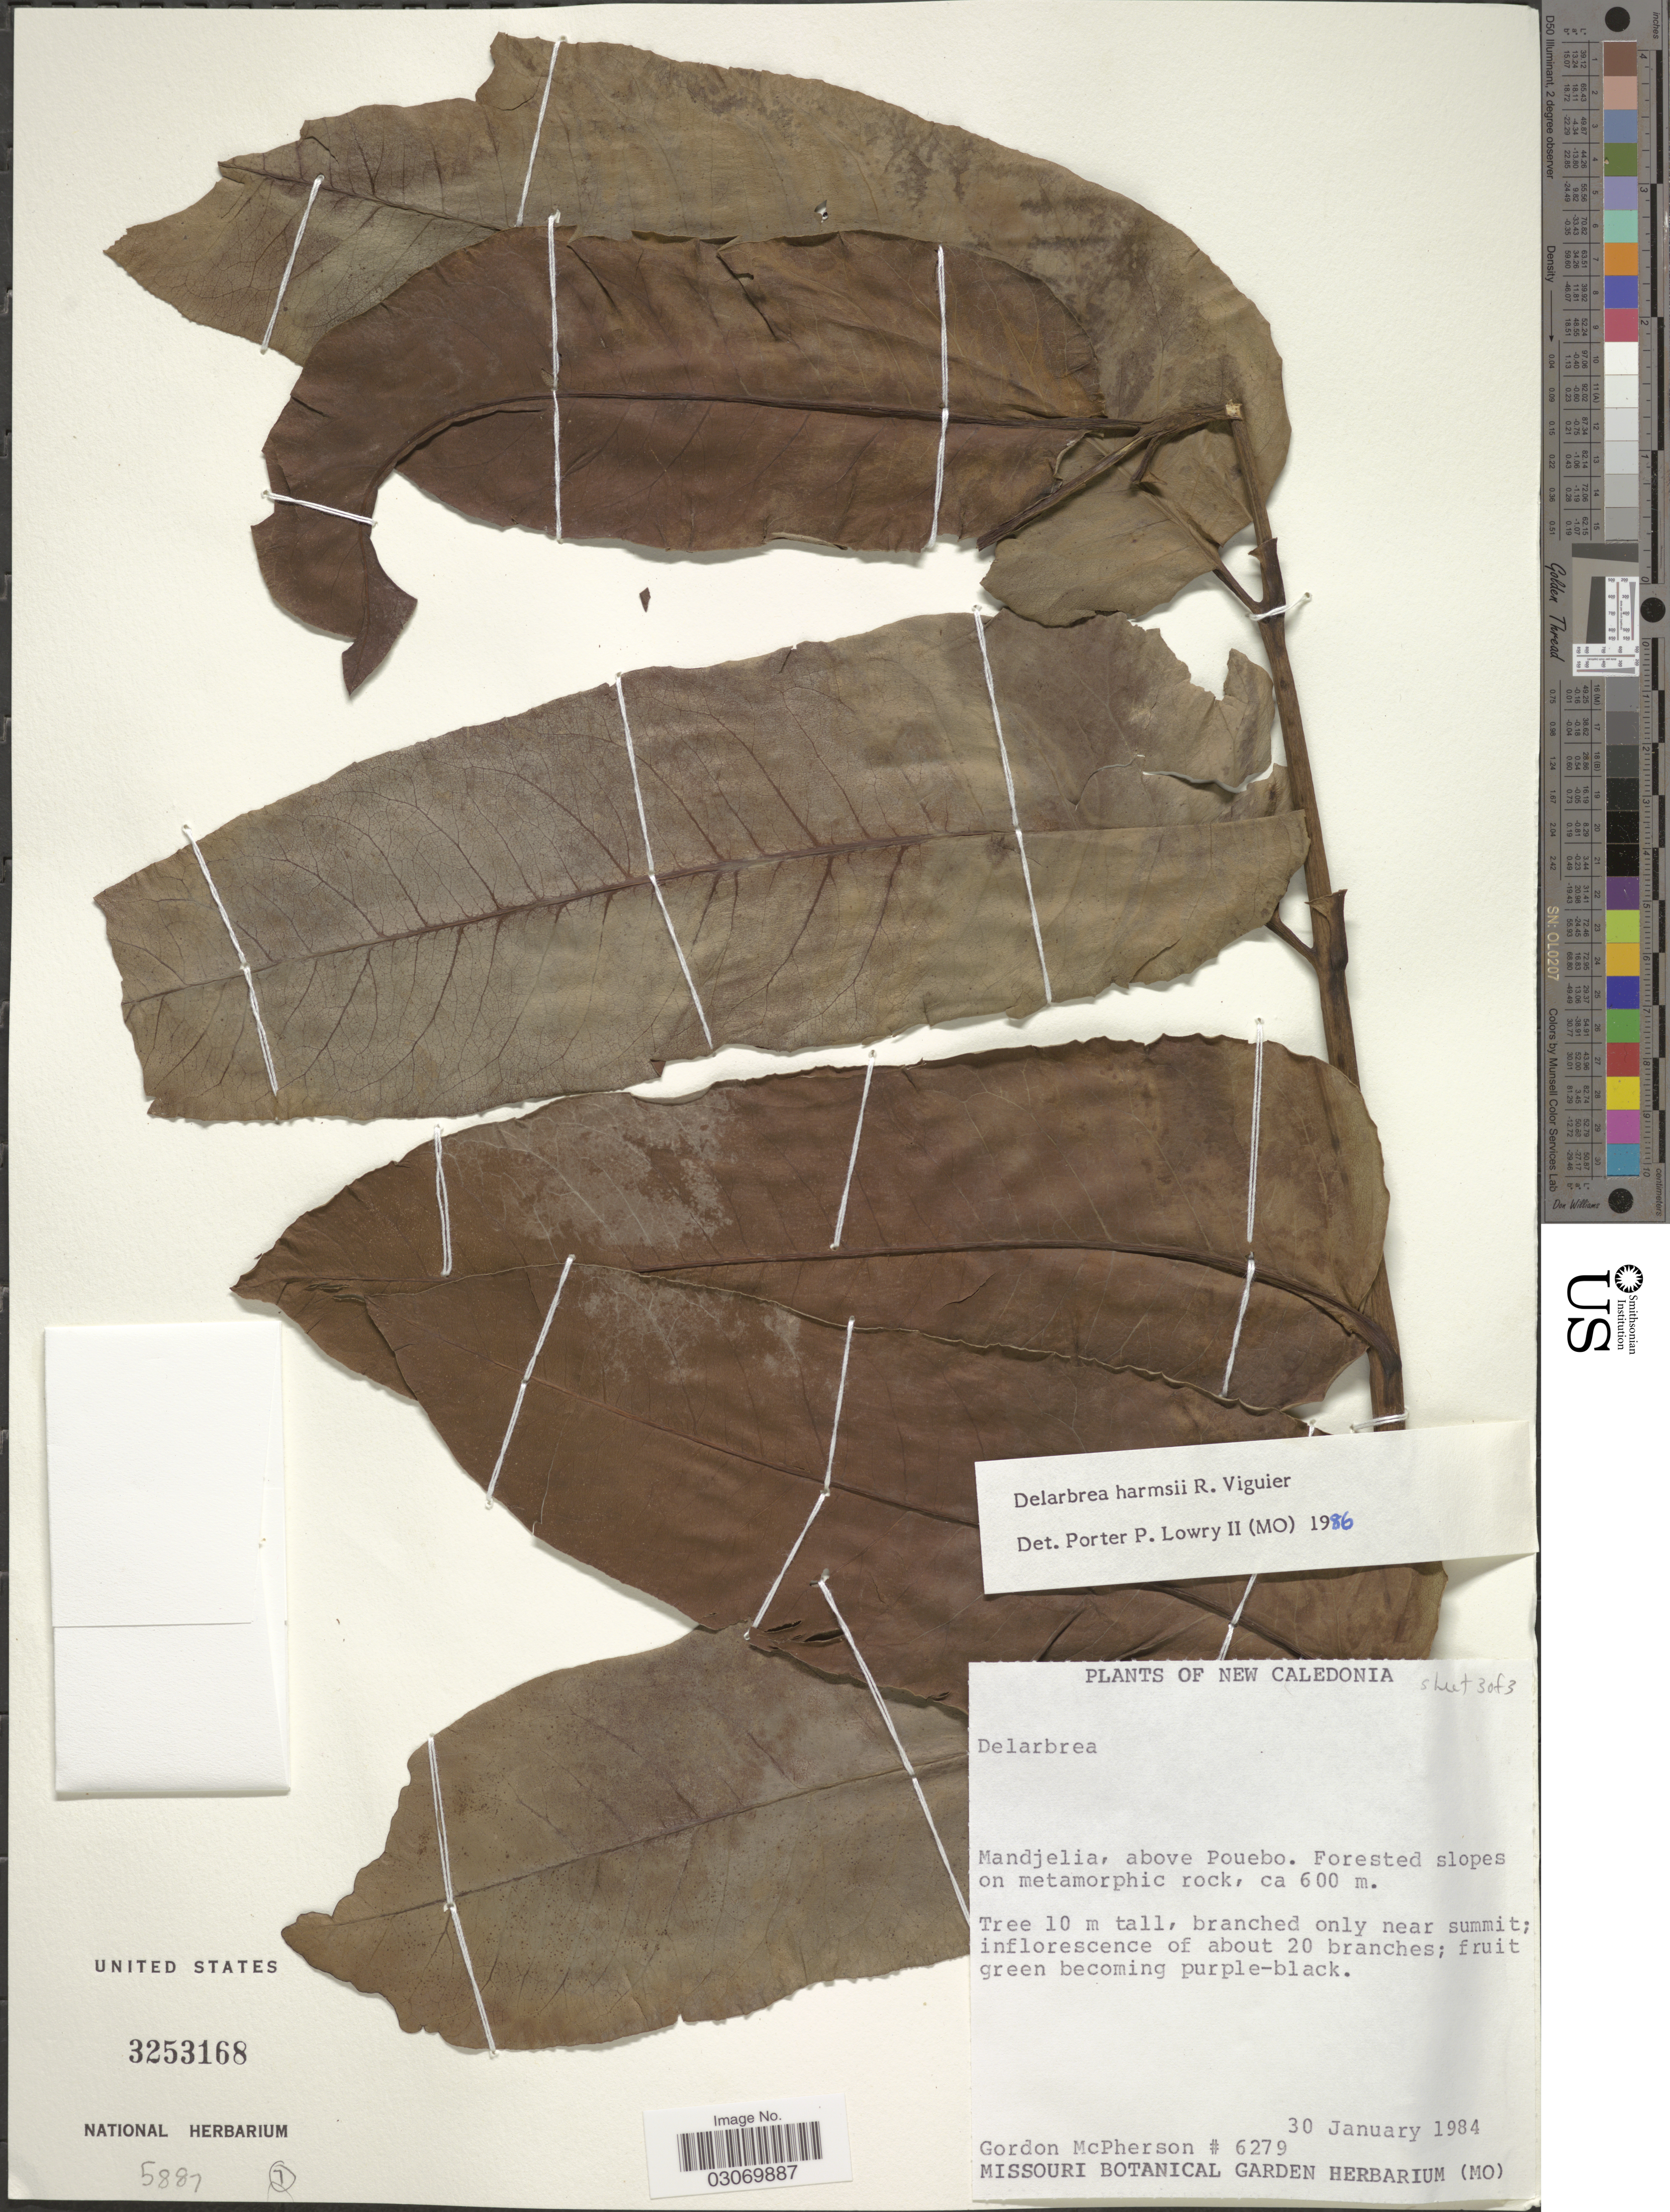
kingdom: Plantae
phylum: Tracheophyta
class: Magnoliopsida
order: Apiales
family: Myodocarpaceae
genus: Delarbrea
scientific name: Delarbrea harmsii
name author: R. Vig.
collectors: G. D. McPherson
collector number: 6279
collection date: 1984-01-30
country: New Caledonia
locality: Mandjelia, above Pouebo, Forested slopes on metamorphic.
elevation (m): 600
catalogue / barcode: US 3253168